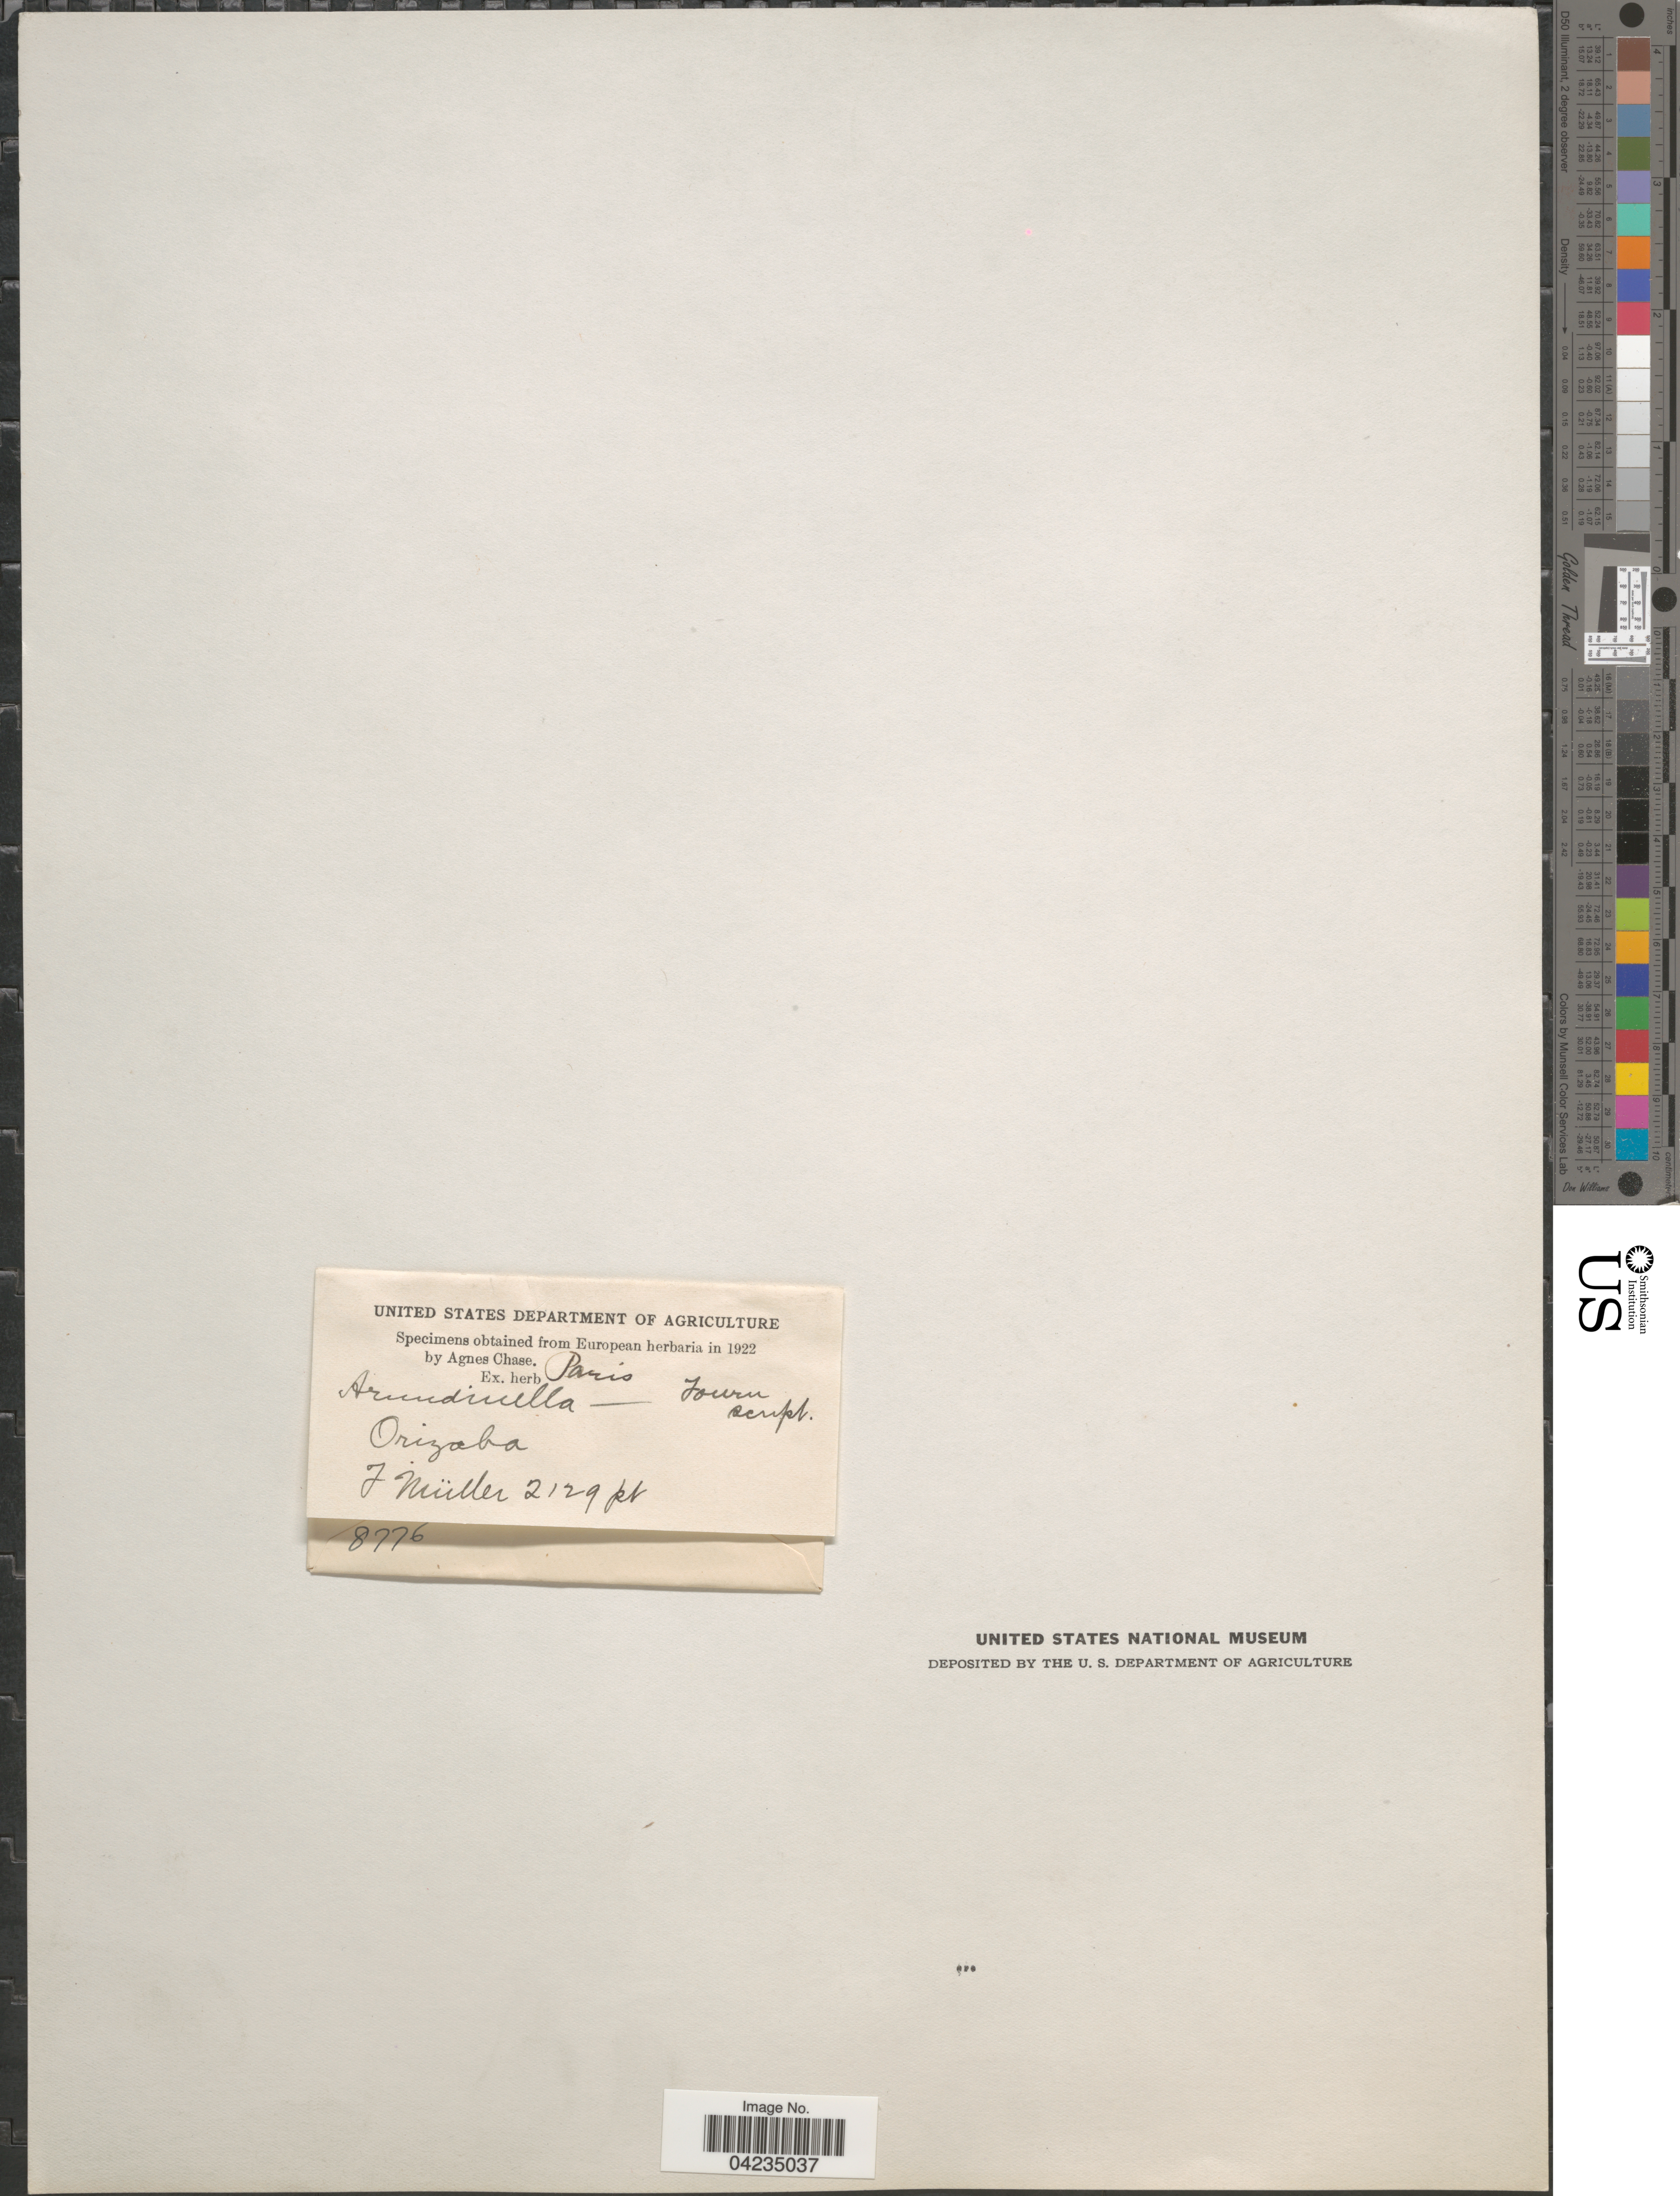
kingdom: Plantae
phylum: Tracheophyta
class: Liliopsida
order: Poales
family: Poaceae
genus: Arundinella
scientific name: Arundinella berteroniana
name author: (Schult.) Hitchc. & Chase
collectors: J. Müller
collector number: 2129pt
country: Mexico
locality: Orizaba.